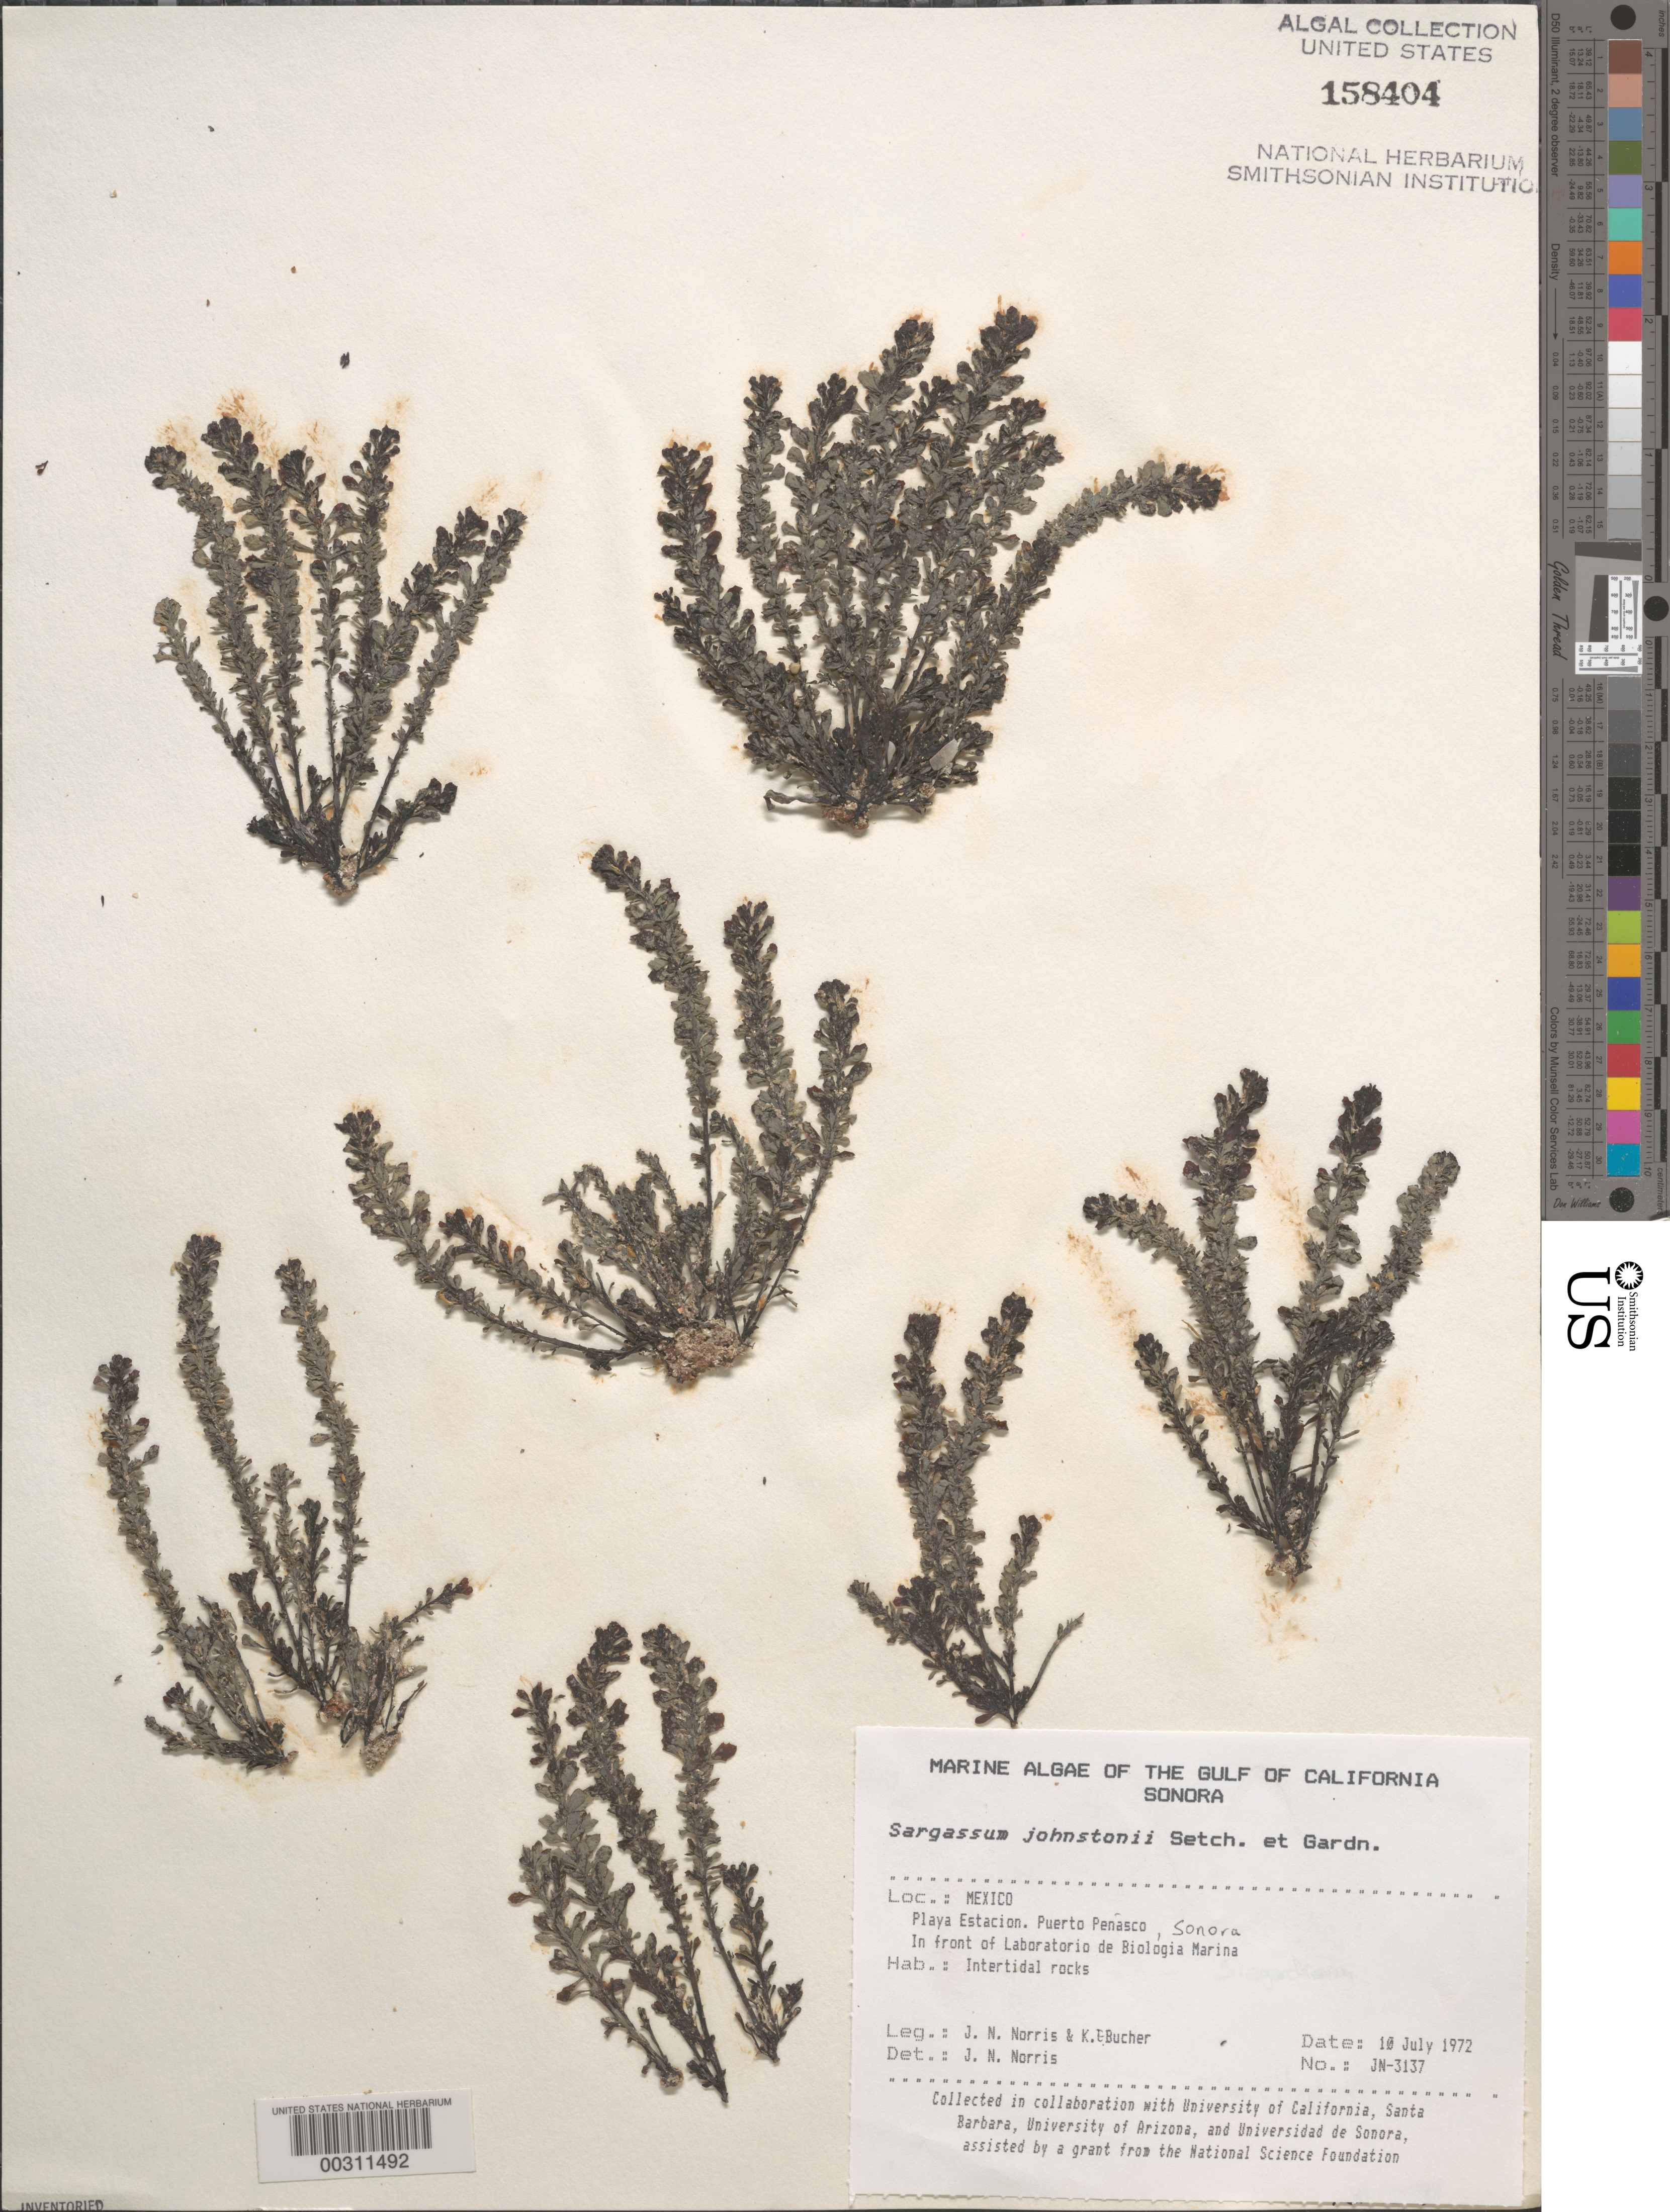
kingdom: Chromista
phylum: Ochrophyta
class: Phaeophyceae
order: Fucales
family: Sargassaceae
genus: Sargassum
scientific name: Sargassum johnstonii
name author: Setchell & N.L. Gardner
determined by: Norris, James N.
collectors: J. N. Norris & K. E. Bucher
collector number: JN-3137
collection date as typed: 10 Jul 1972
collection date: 1972-07-10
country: Mexico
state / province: Sonora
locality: Playa Estacion, Puerto Penasco, marine station shore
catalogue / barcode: US 158404